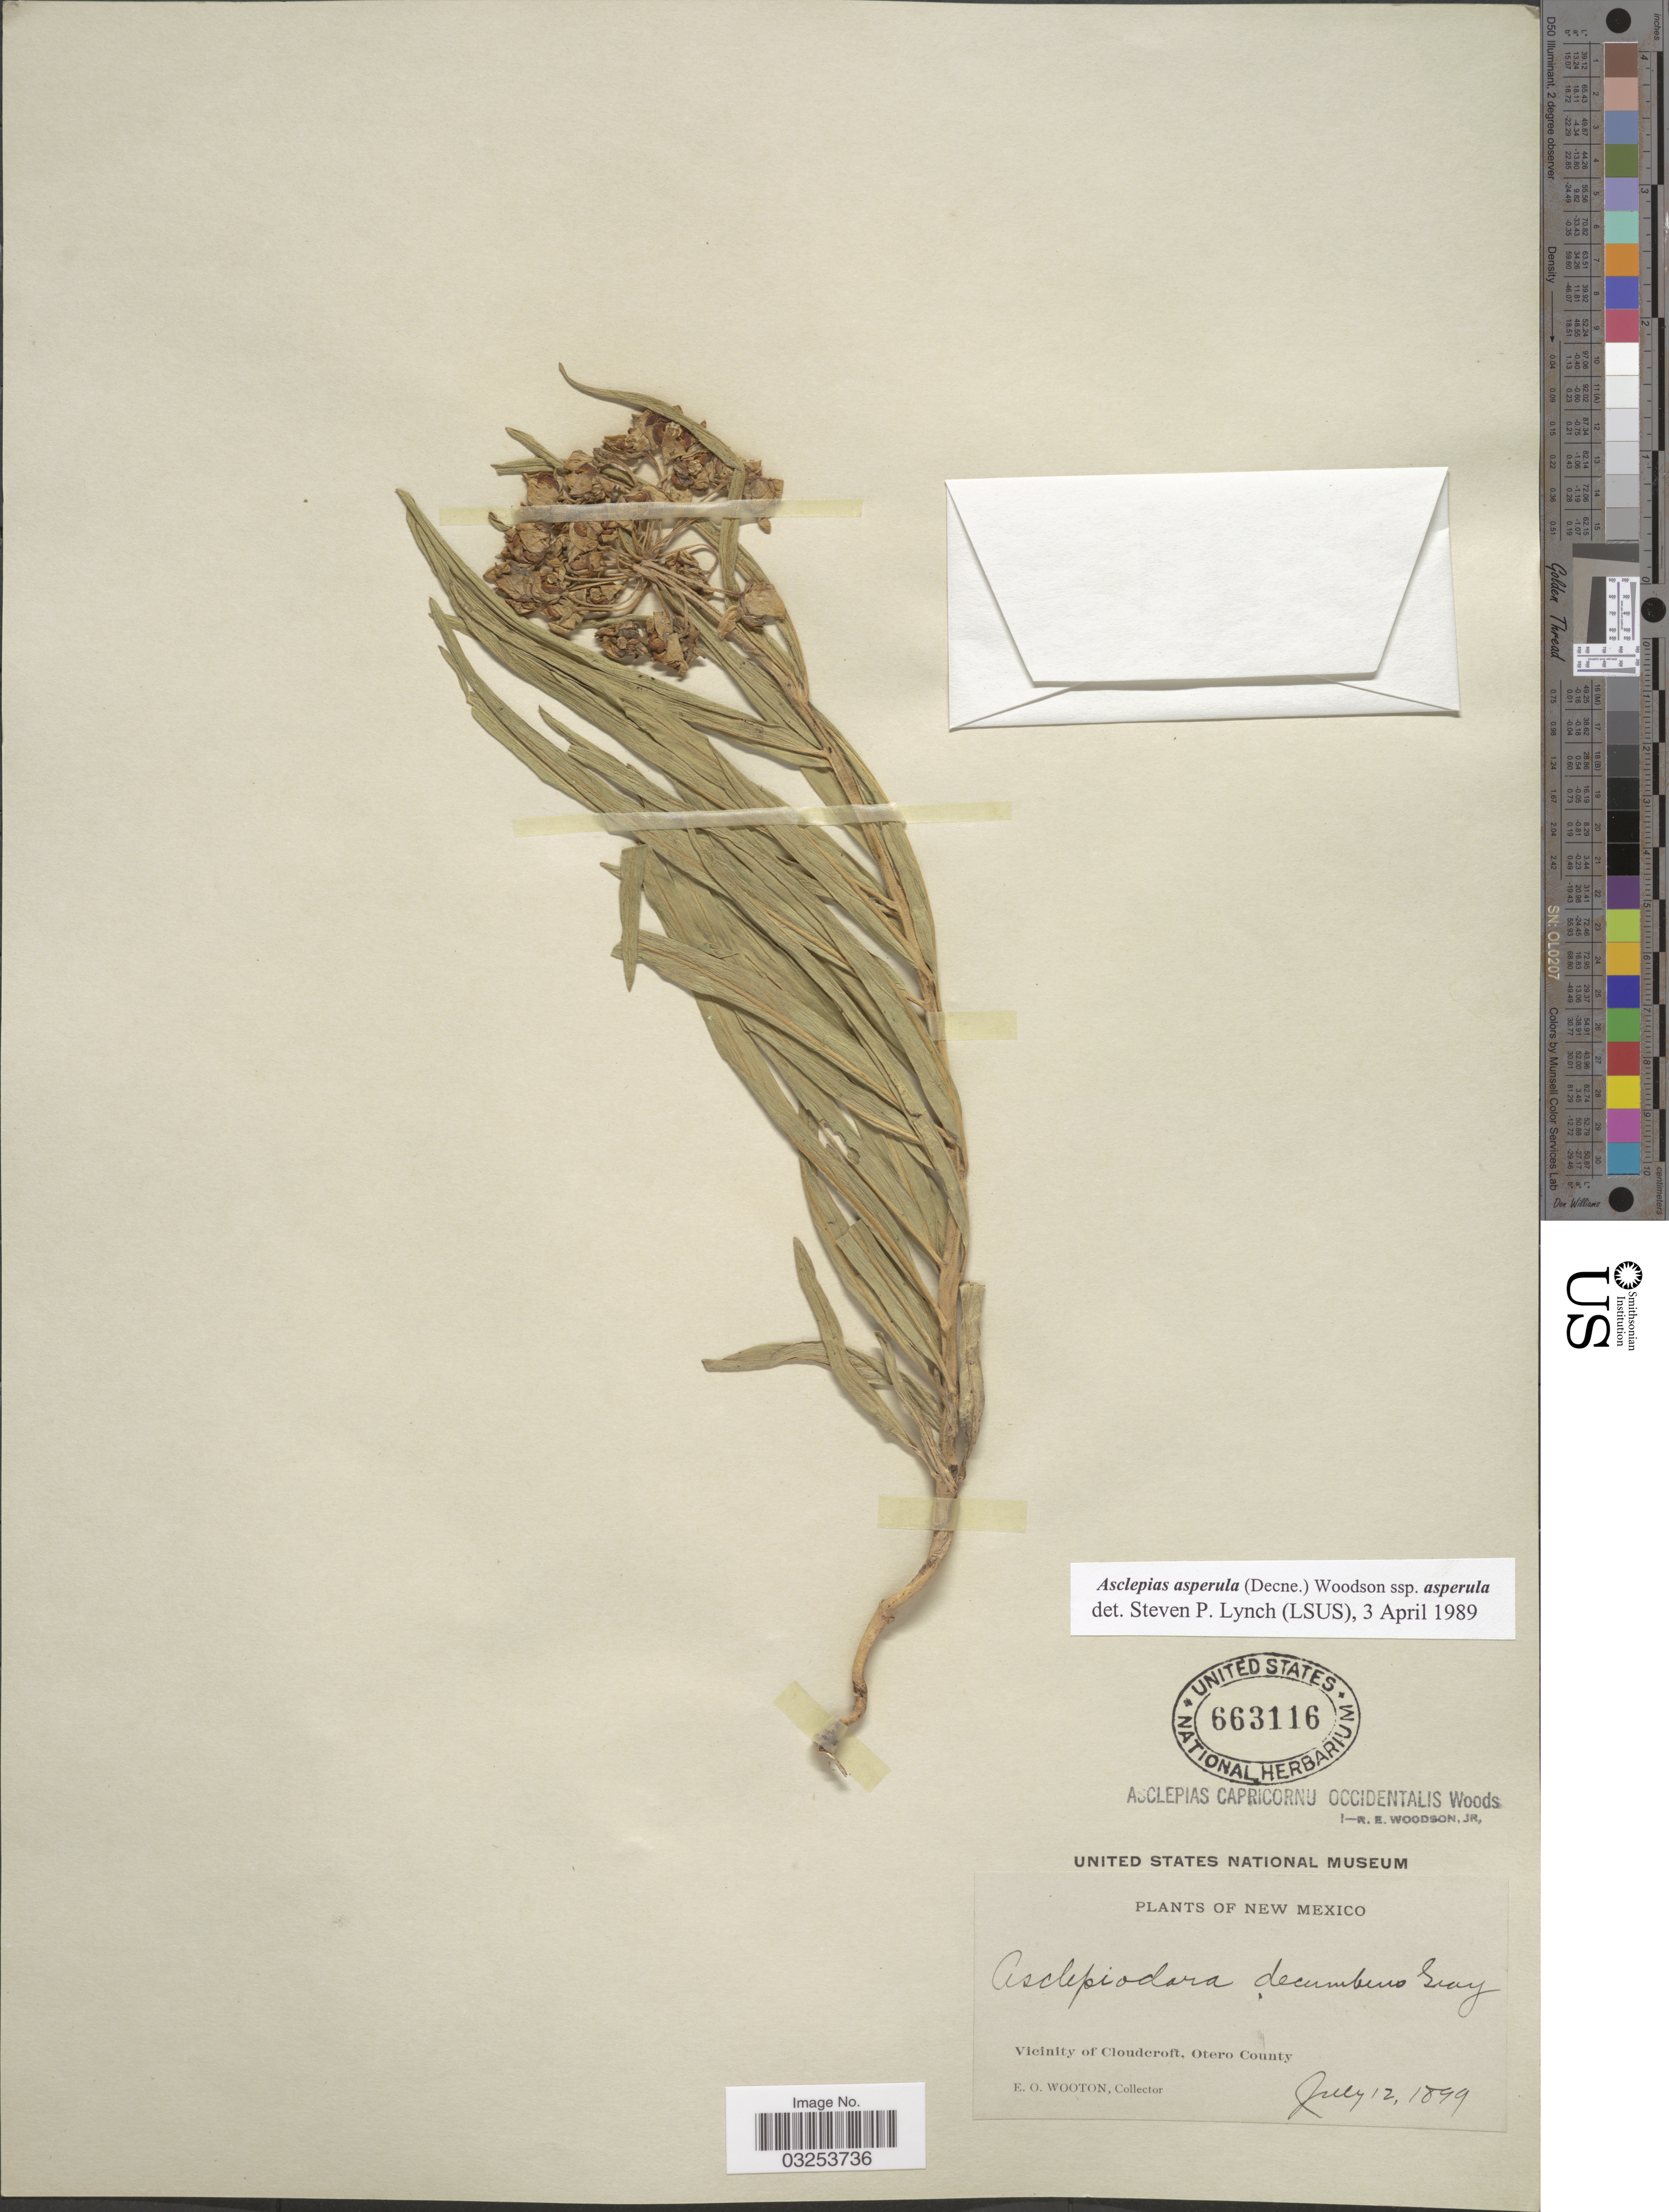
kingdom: Plantae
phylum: Tracheophyta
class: Magnoliopsida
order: Gentianales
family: Apocynaceae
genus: Asclepias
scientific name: Asclepias asperula subsp. asperula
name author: (Decne.) Woodson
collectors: E. O. Wooton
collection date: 1899-07-12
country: United States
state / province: New Mexico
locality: Vicinity of Cloudcroft, Otero County.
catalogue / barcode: US 663116